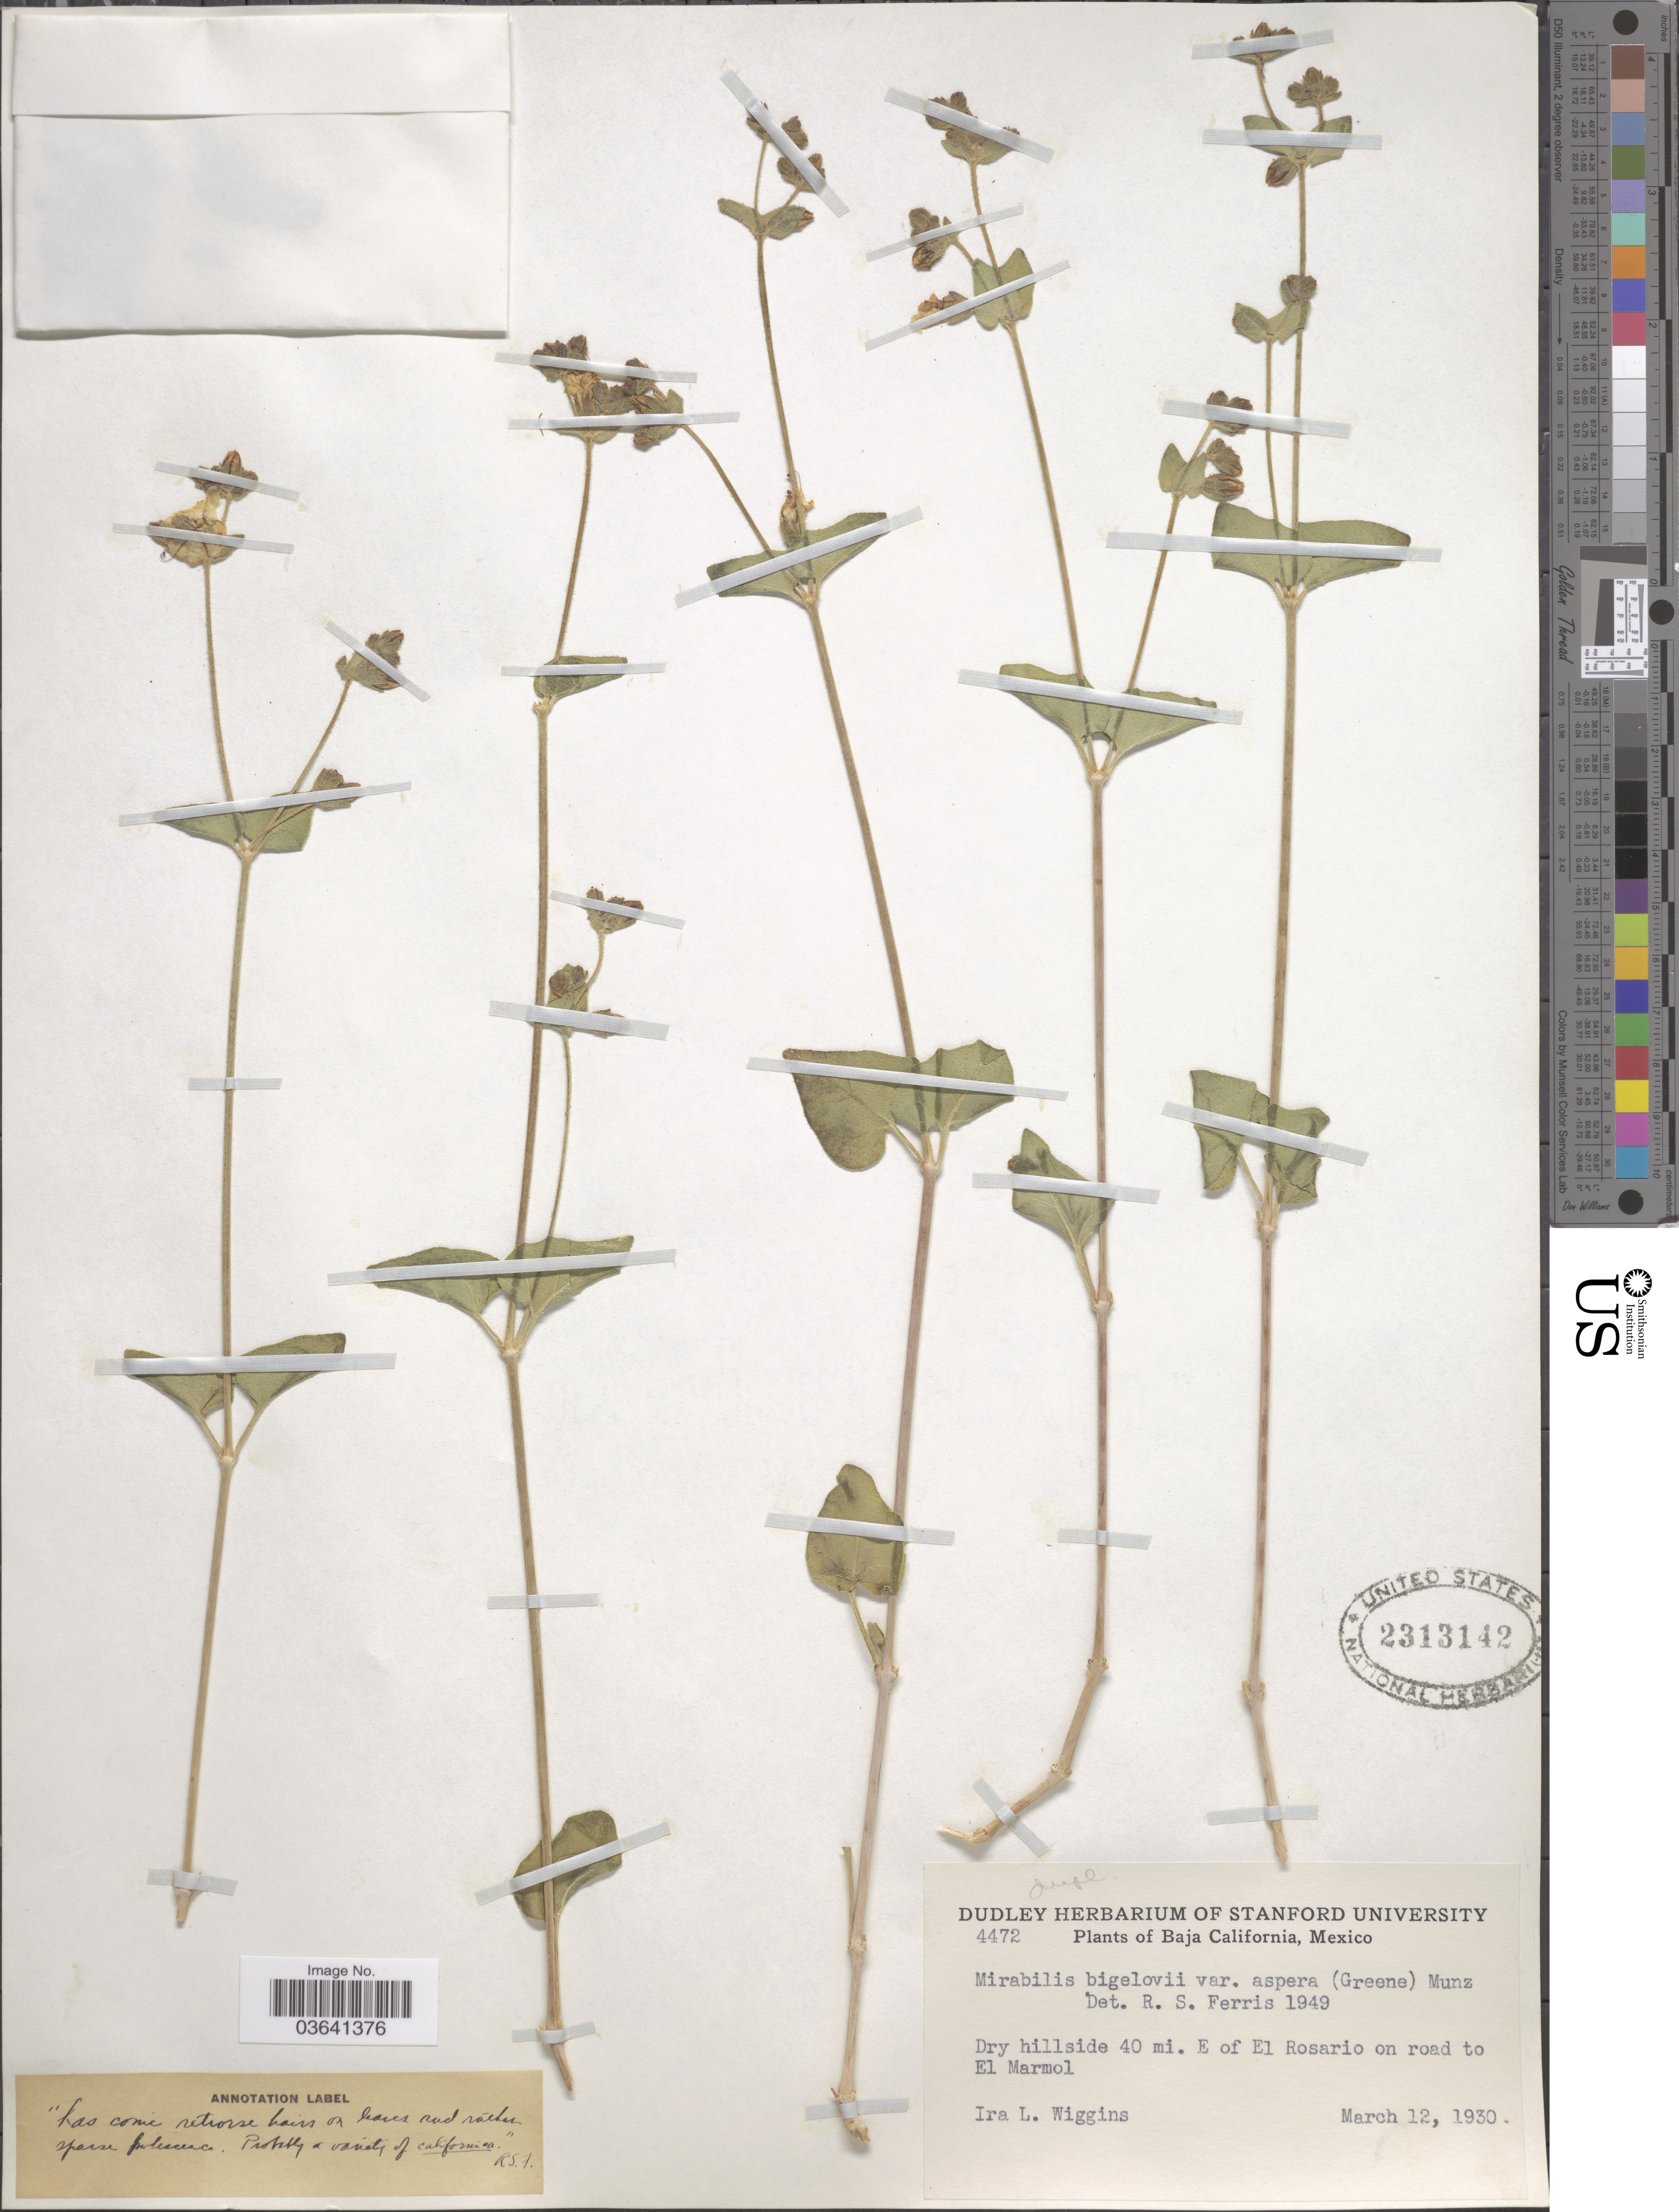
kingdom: Plantae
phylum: Tracheophyta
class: Magnoliopsida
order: Caryophyllales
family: Nyctaginaceae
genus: Mirabilis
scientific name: Mirabilis bigelovii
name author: A. Gray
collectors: I. L. Wiggins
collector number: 4472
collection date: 1930-03-12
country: Mexico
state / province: Baja California Norte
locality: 40 mi. E of El Rosario on road to El Marmol.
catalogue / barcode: US 2313142